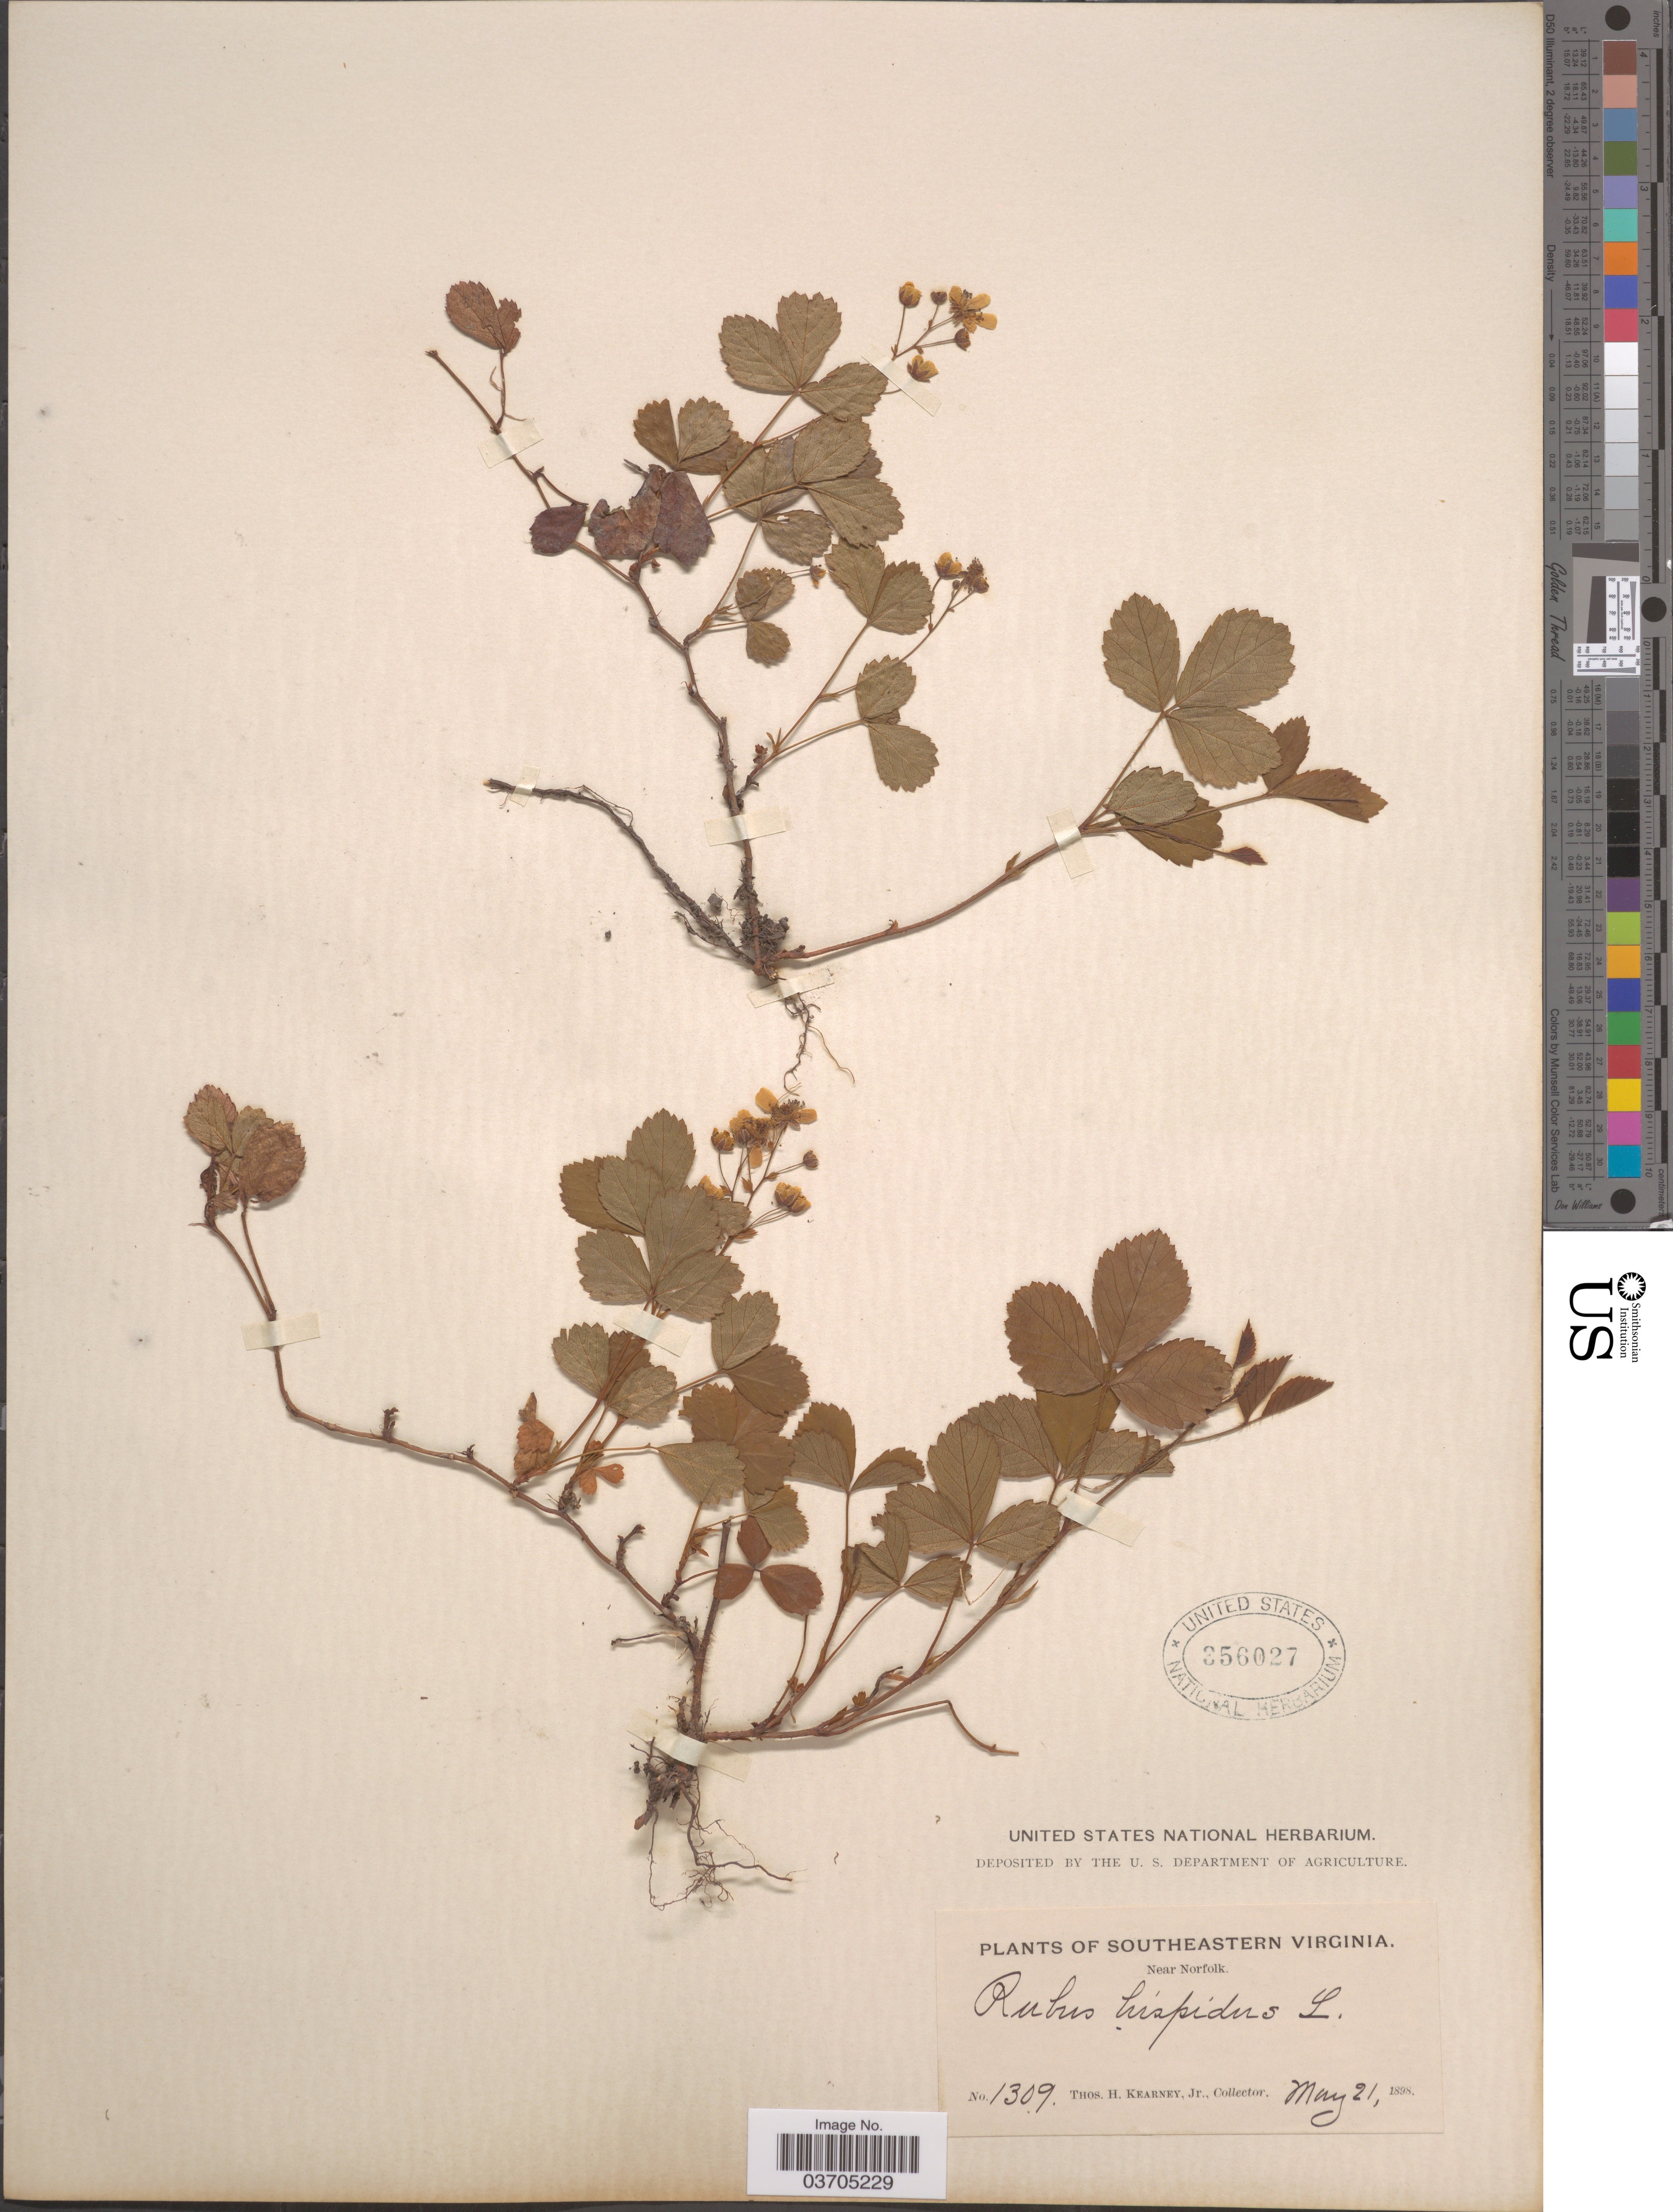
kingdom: Plantae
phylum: Tracheophyta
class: Magnoliopsida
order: Rosales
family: Rosaceae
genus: Rubus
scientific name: Rubus hispidus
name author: L.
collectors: T. H. Kearney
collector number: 1309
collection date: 1898-05-21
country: United States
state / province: Virginia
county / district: City of Norfolk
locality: Southeastern Virginia. Near Norfolk.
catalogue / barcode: US 356027